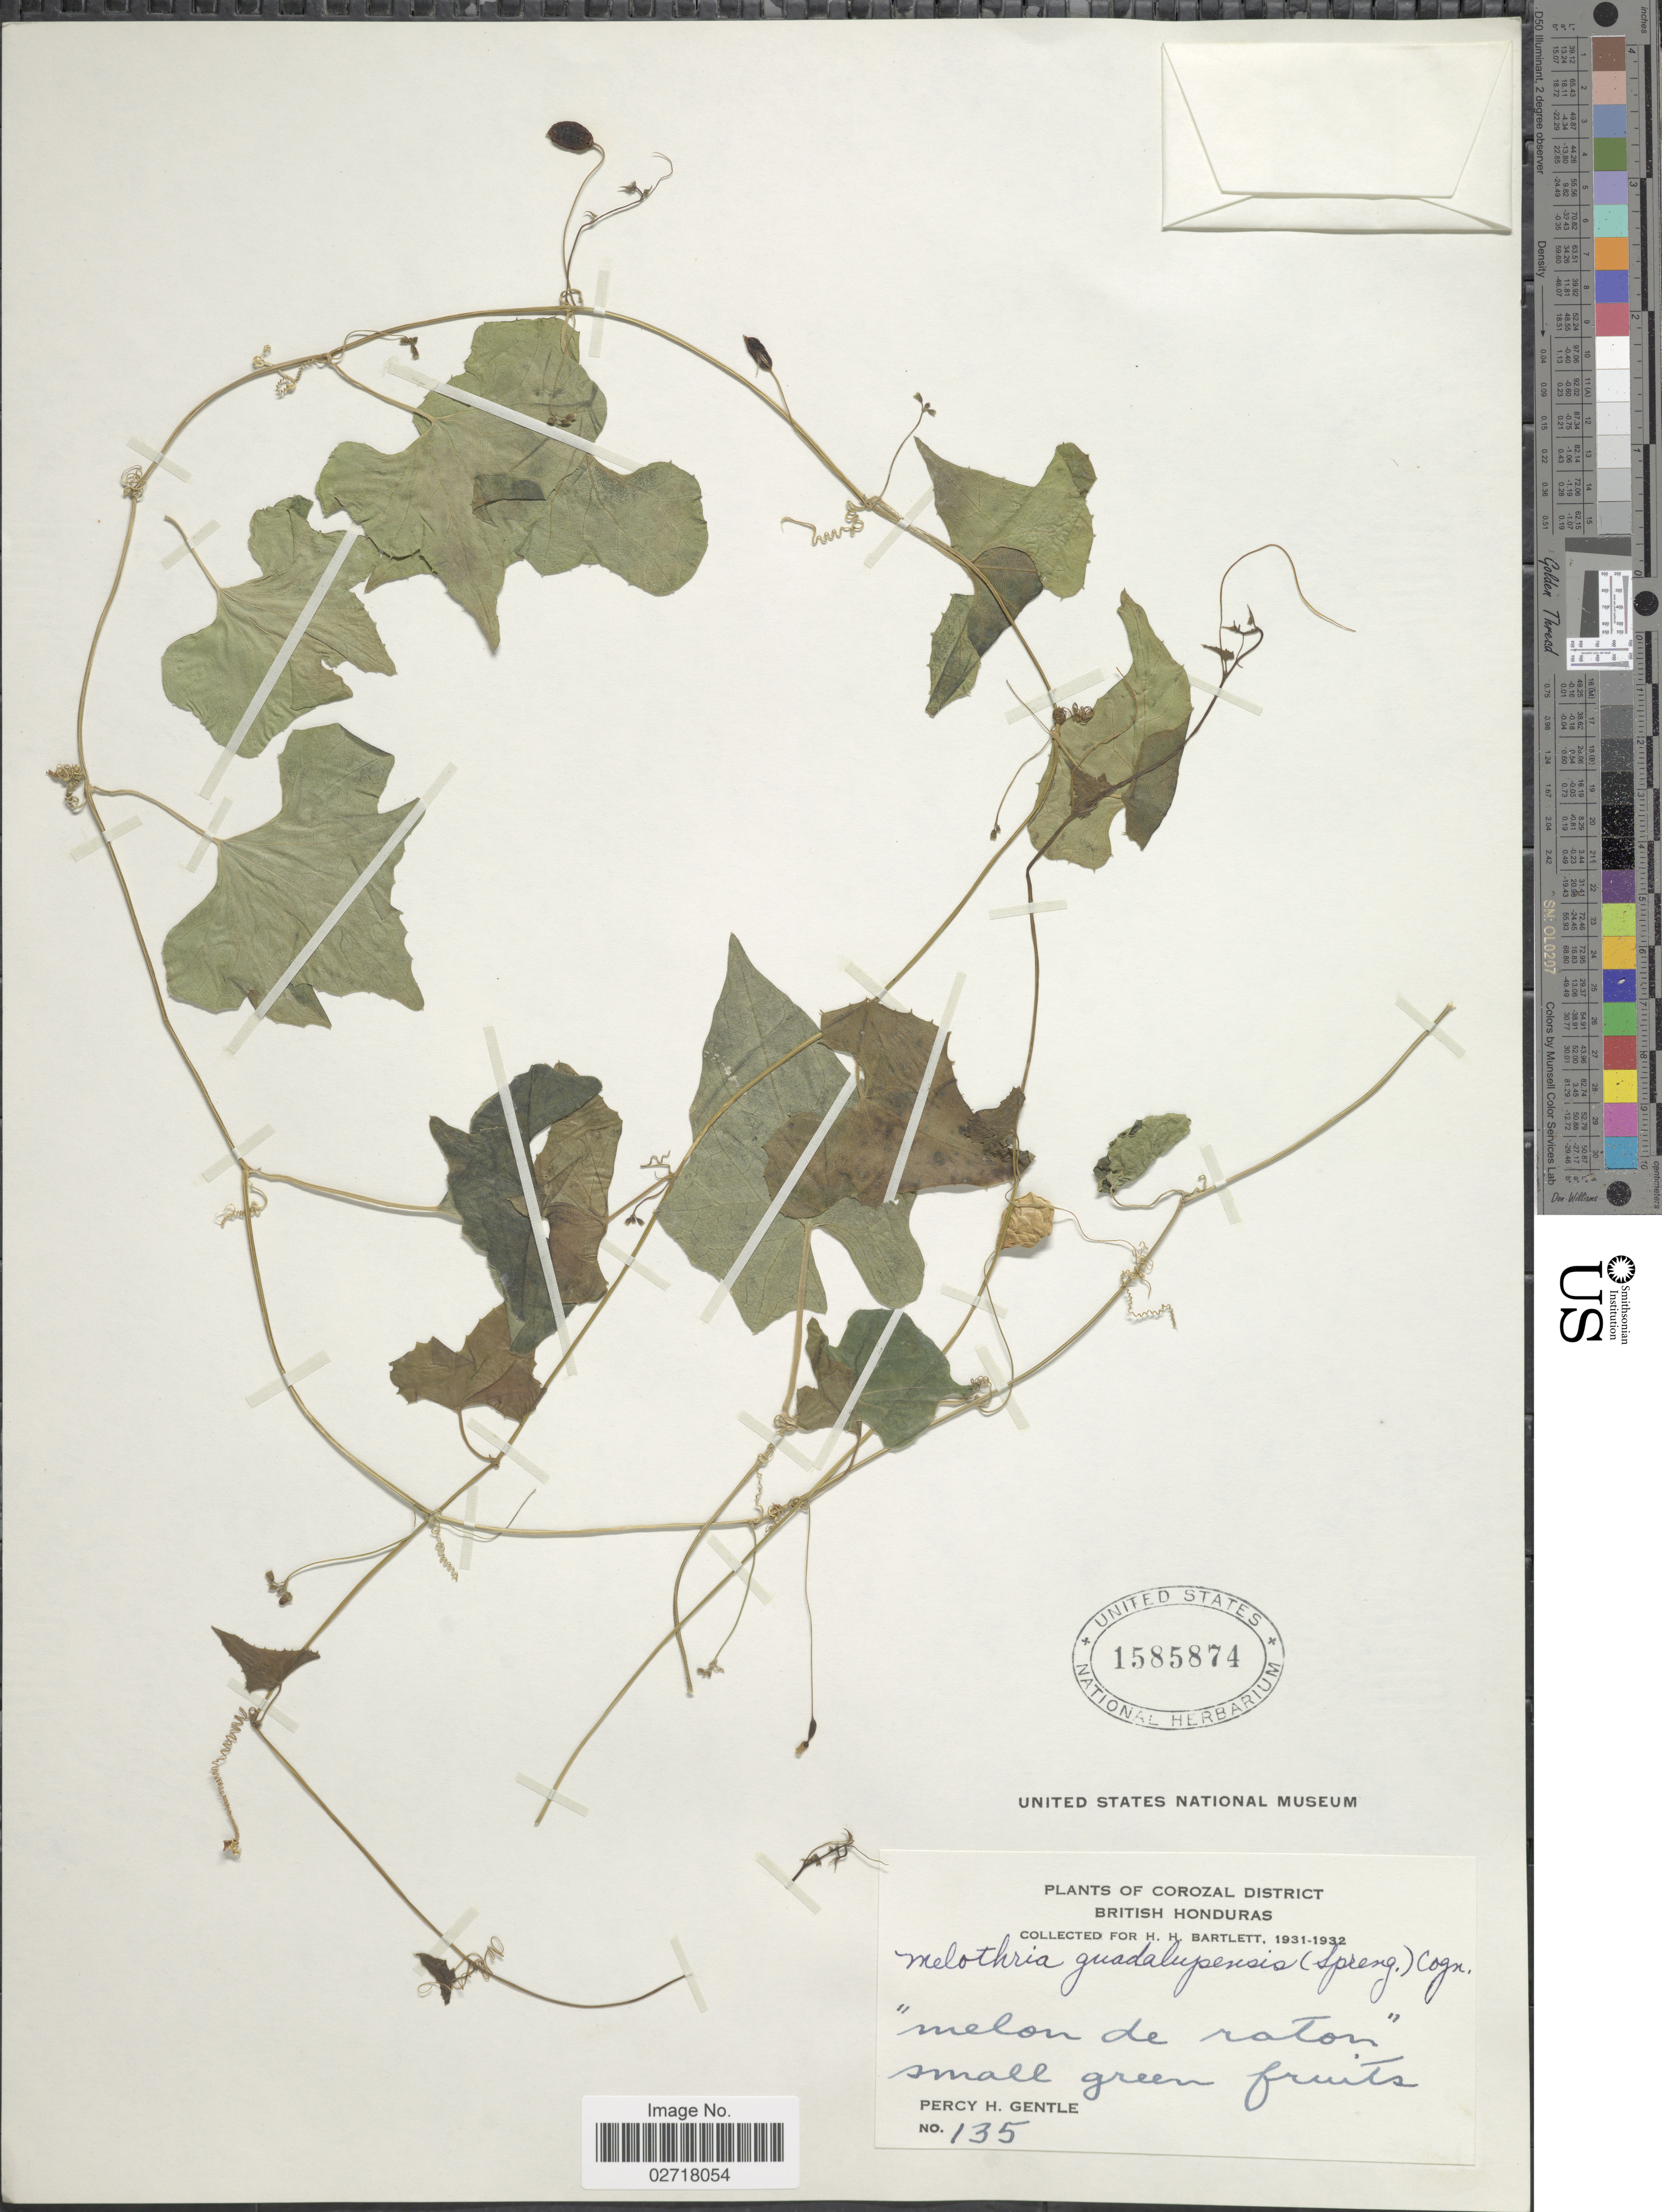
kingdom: Plantae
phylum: Tracheophyta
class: Magnoliopsida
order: Cucurbitales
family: Cucurbitaceae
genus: Melothria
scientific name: Melothria pendula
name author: L.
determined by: U.S. National Herbarium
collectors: P. H. Gentle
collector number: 135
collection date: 1931/1932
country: Belize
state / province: Corozal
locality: British Honduras. "melon de raton"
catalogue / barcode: US 1585874